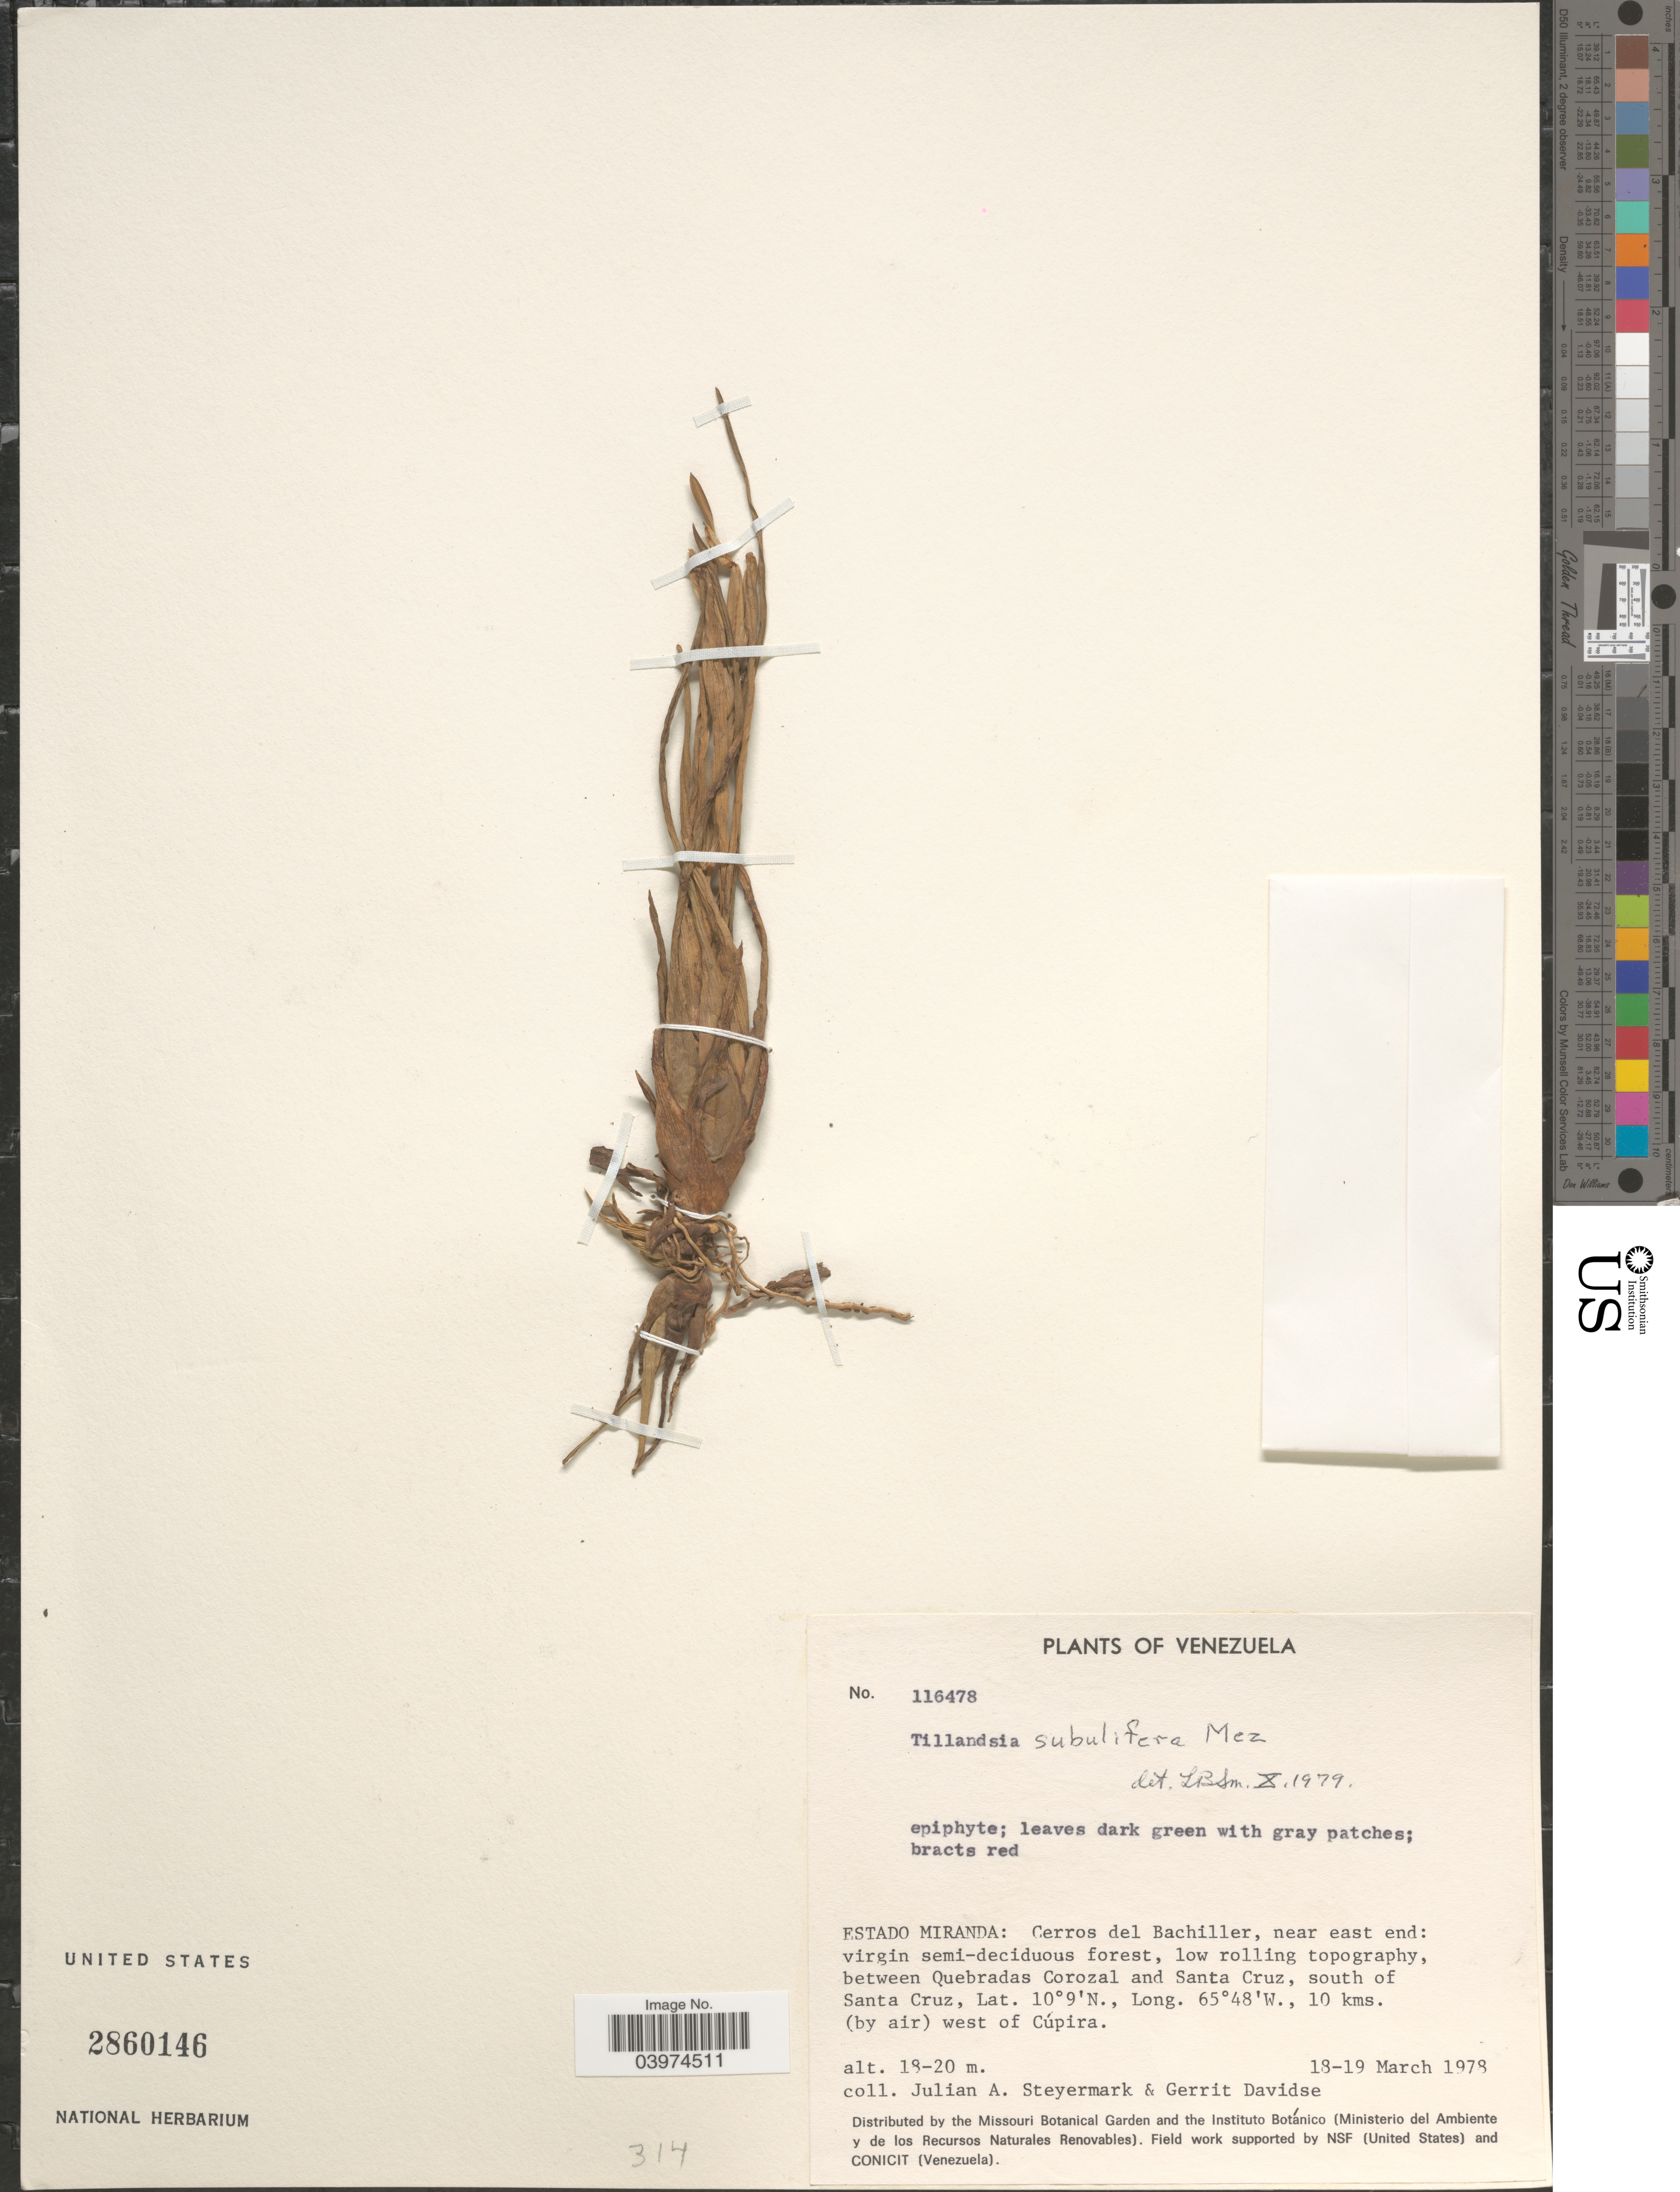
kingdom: Plantae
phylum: Tracheophyta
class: Liliopsida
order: Poales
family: Bromeliaceae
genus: Tillandsia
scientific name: Tillandsia subulifera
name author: Mez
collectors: J. Steyermark & G. Davidse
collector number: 116478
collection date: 1978-03-18/1978-03-19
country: Venezuela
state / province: Miranda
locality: Cerros del Bachiller, near east end; virgin semi-deciduous forest, low rolling topography, between Quebradas Corozal and Santa Cruz, south of Santa Cruz, 10 kms. (by air) west of Cúpira.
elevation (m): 18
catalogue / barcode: US 2860146